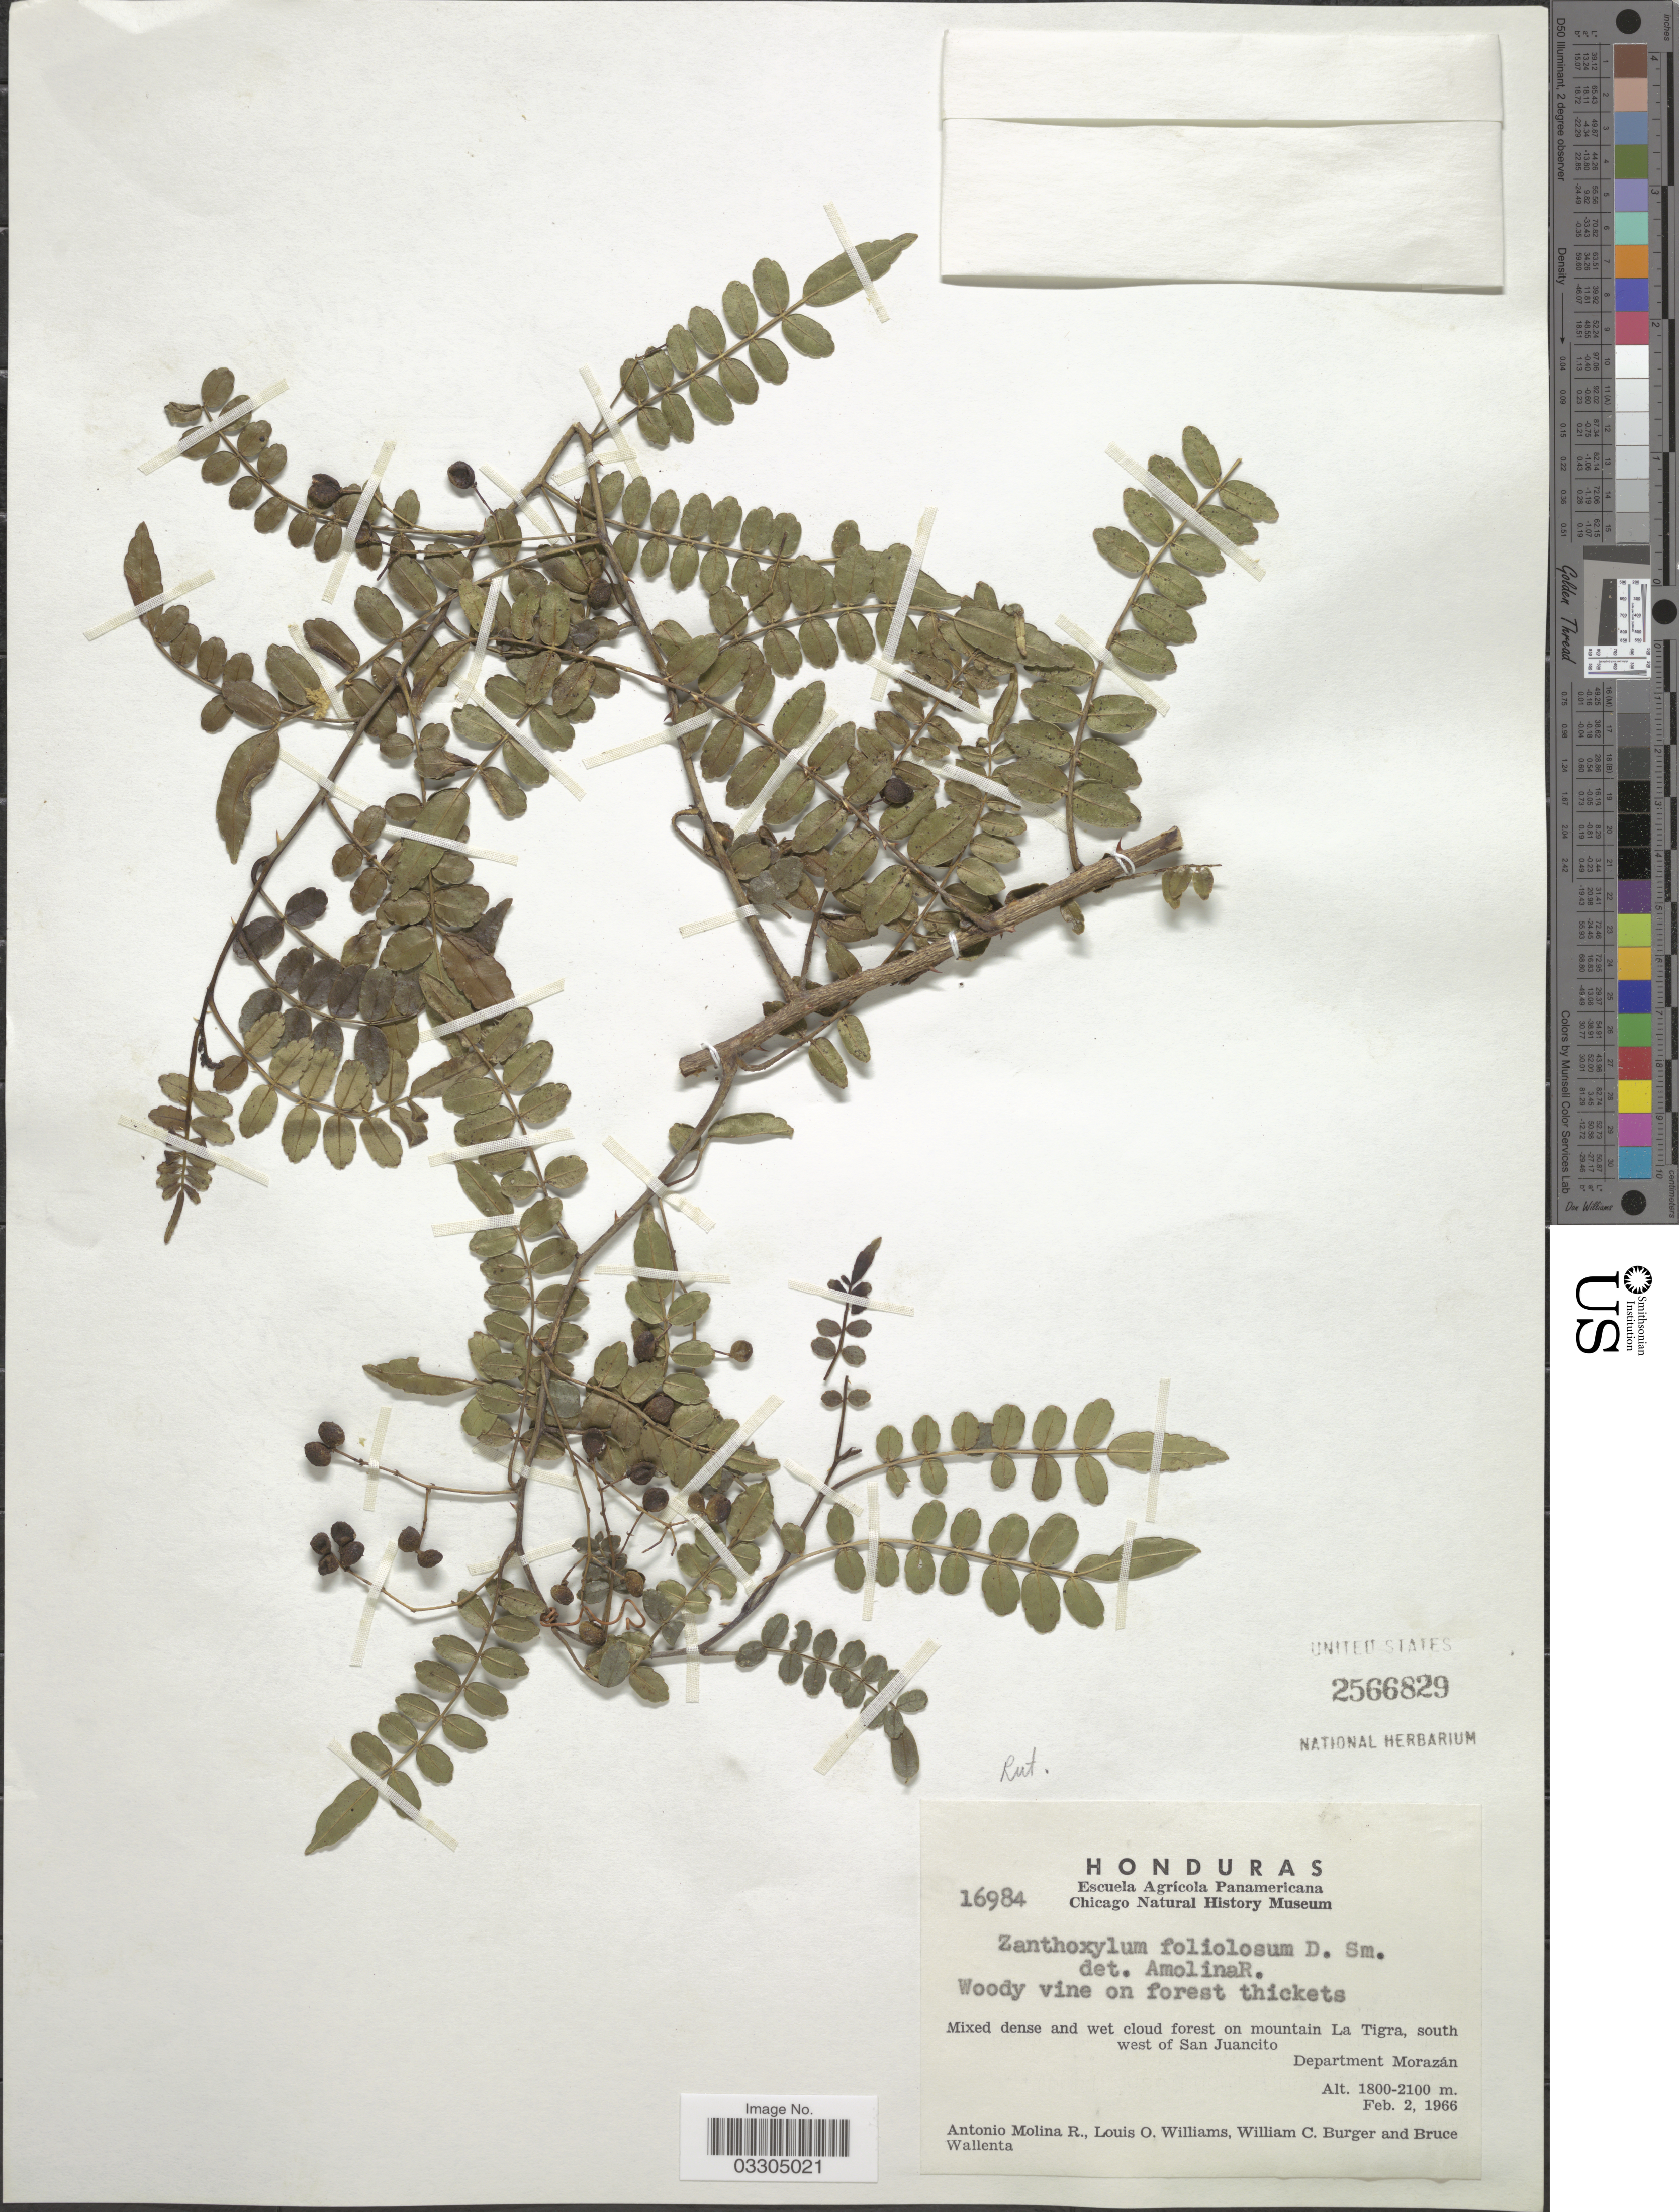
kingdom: Plantae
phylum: Tracheophyta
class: Magnoliopsida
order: Sapindales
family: Rutaceae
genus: Zanthoxylum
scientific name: Zanthoxylum foliolosum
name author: Donn. Sm.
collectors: A. Molina R., L. O. Williams, W. Burger & B. Wallenta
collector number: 16984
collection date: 1966-02-02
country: Honduras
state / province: Fco. Morazán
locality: On mountain La Tigra, south west of San Juancito. Department Morazán.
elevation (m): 1800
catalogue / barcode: US 2566829